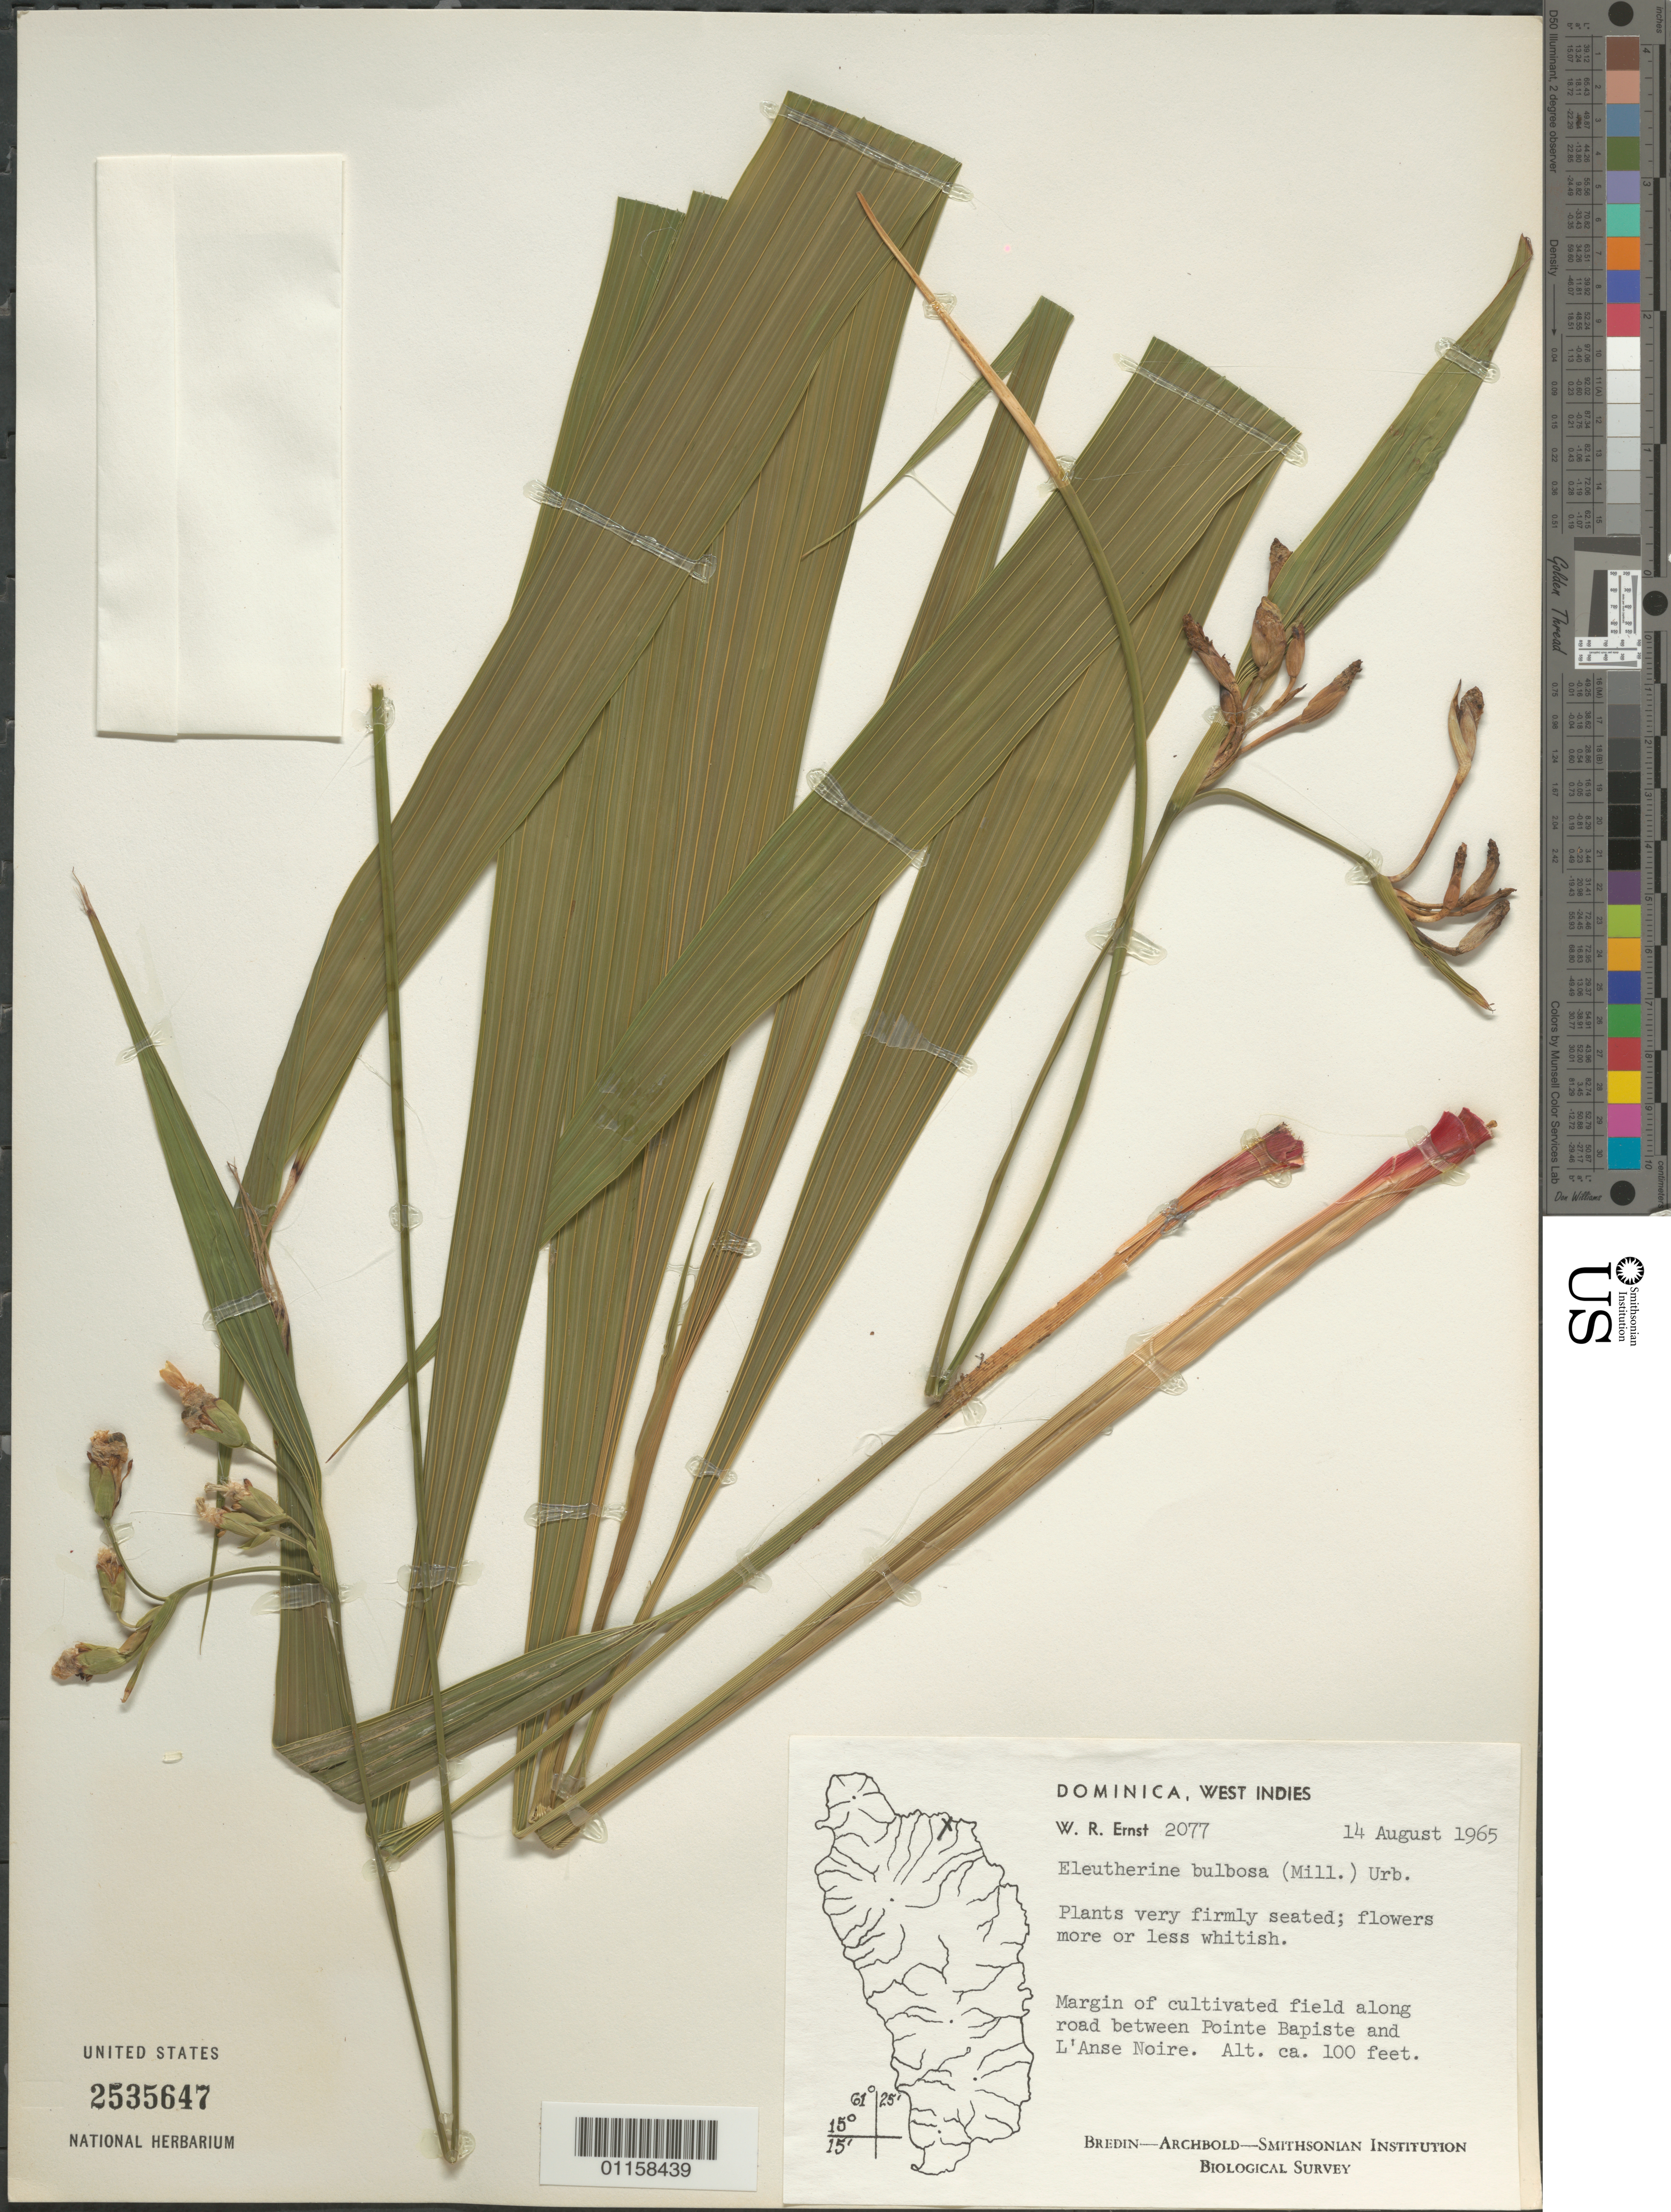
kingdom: Plantae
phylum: Tracheophyta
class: Liliopsida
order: Asparagales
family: Iridaceae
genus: Eleutherine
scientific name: Eleutherine bulbosa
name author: (Mill.) Urb.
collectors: W. R. Ernst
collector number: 2077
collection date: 1965-08-14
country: Dominica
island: Dominica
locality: Pointe Bapiste to L'Anse Noir road.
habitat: Margin of cultivated field along road.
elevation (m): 30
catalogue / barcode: US 2535647